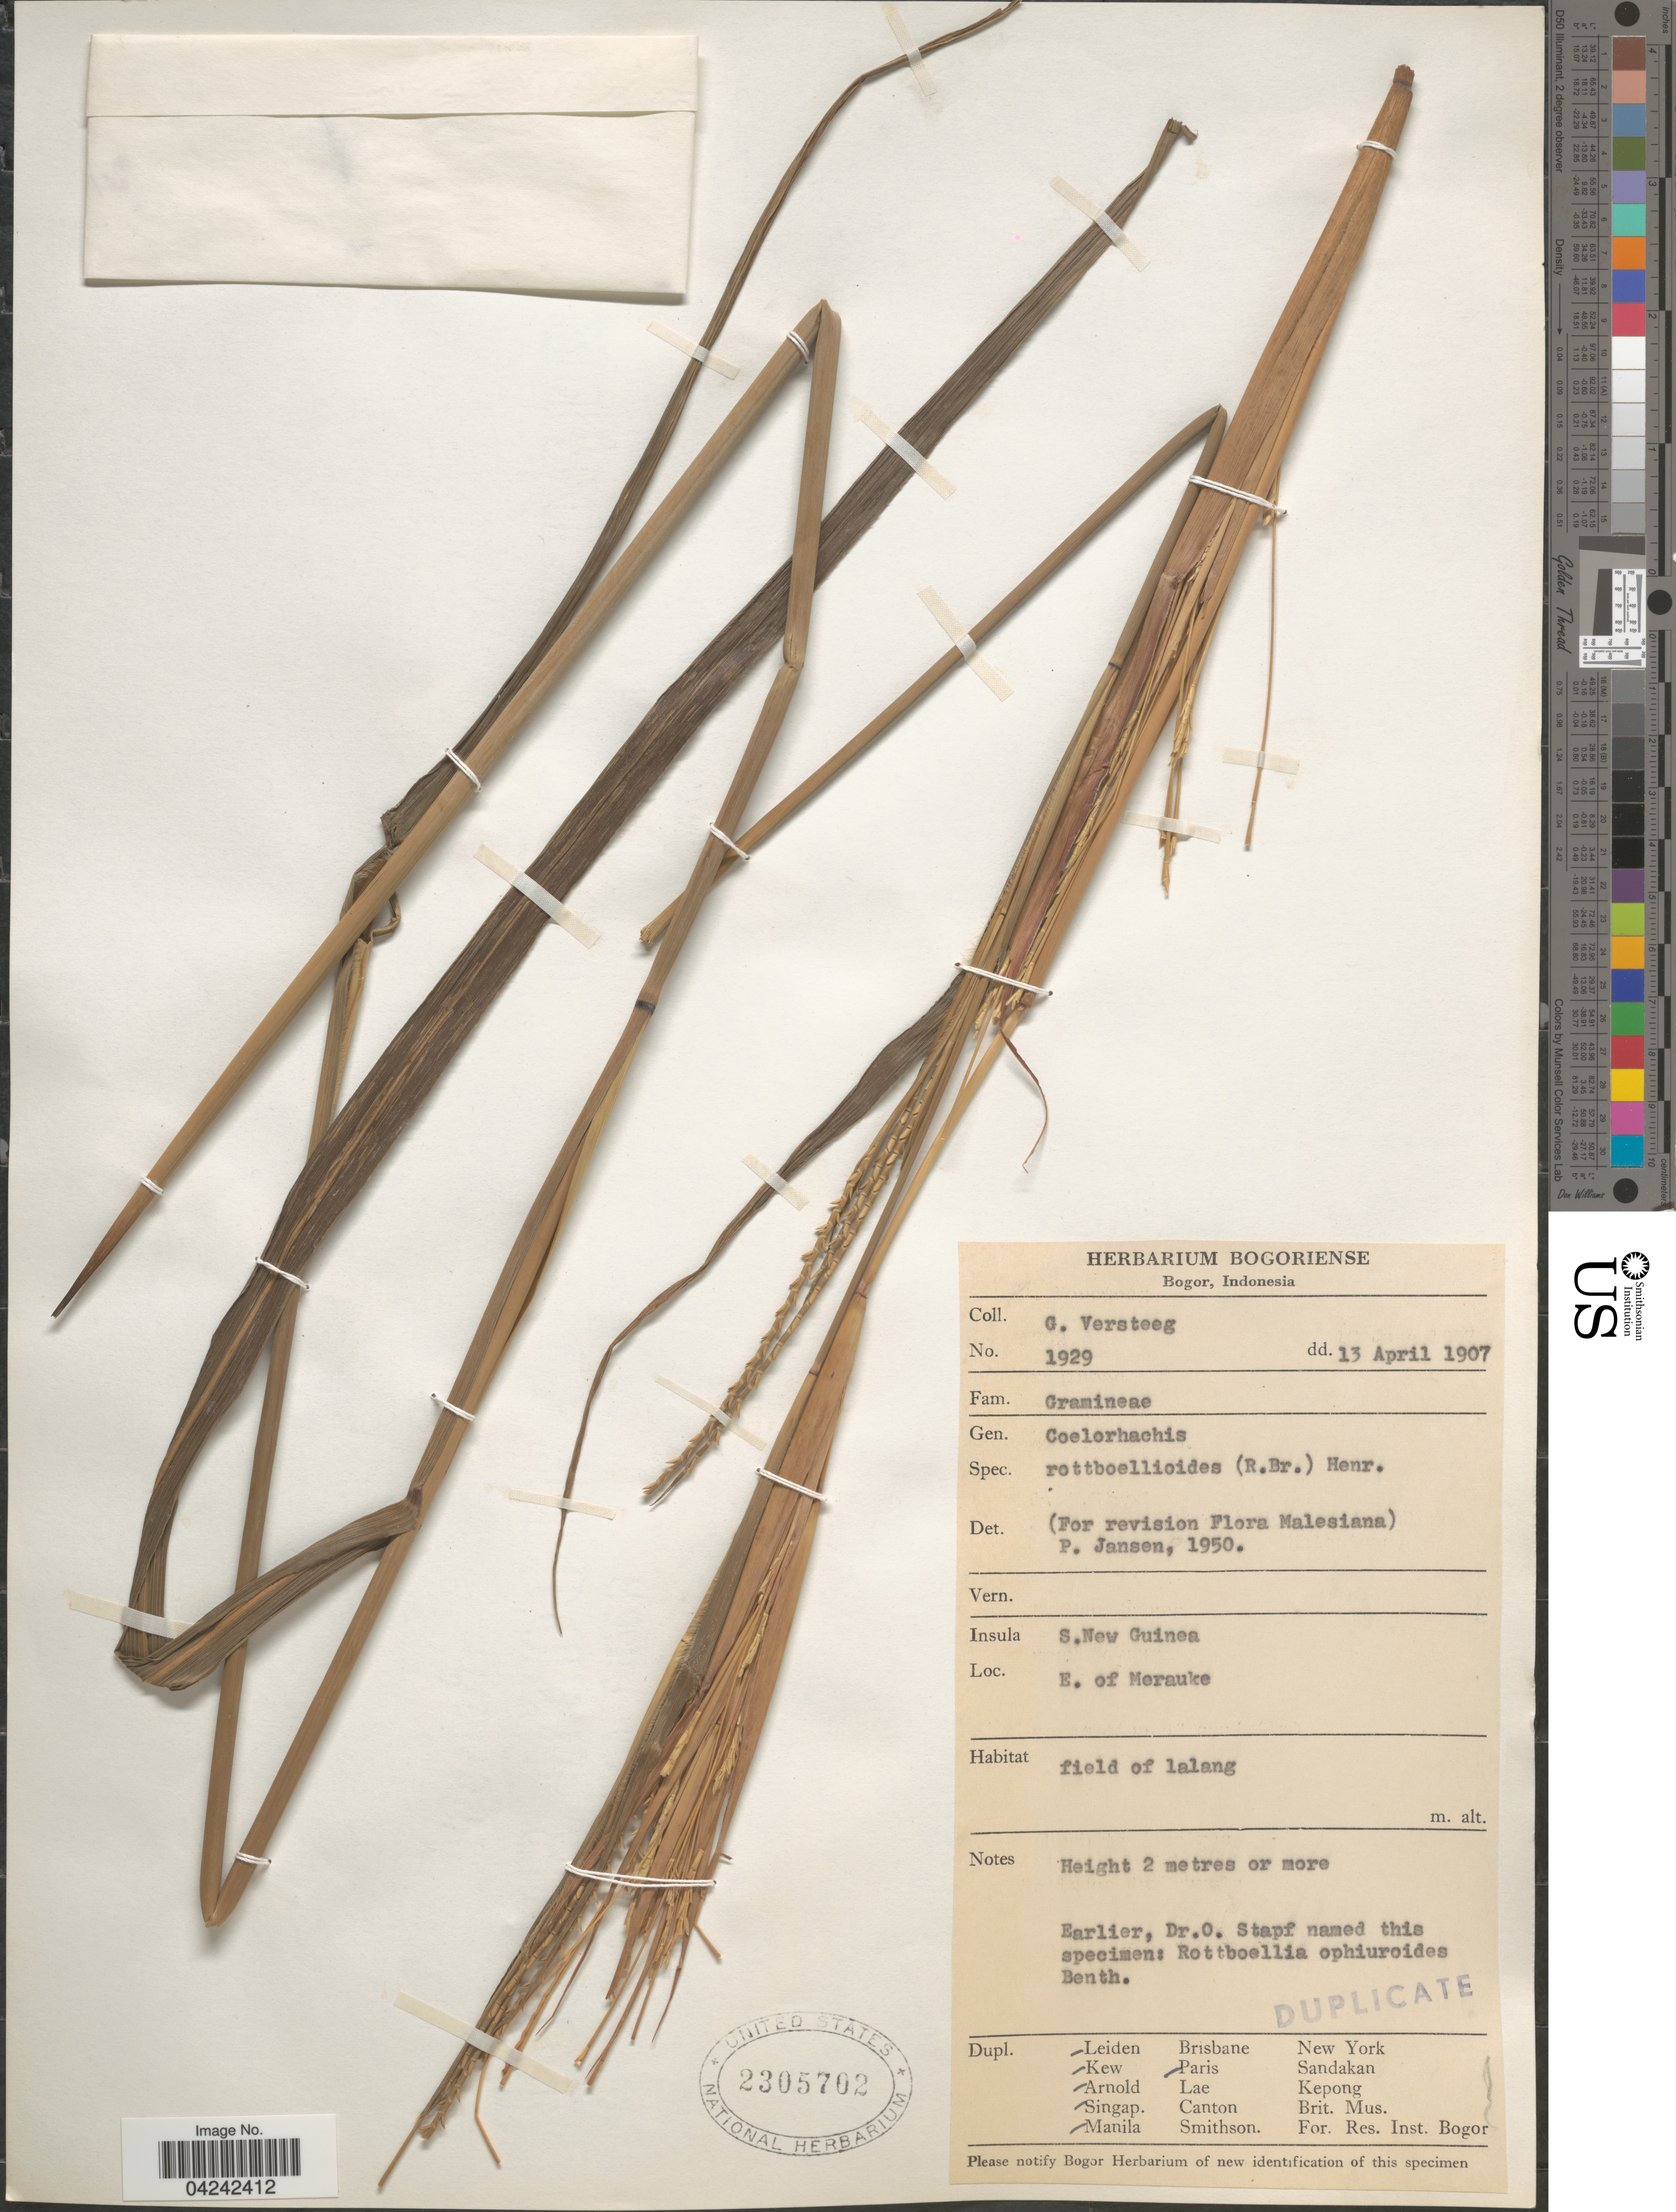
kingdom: Plantae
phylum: Tracheophyta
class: Liliopsida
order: Poales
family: Poaceae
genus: Rottboellia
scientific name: Rottboellia rottboellioides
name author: (R. Br.) Druce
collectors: G. Versteeg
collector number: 1929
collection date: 1907-04-13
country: Indonesia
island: New Guinea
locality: Insula S. New Guinea. E. of Merauke.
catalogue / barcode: US 2305702